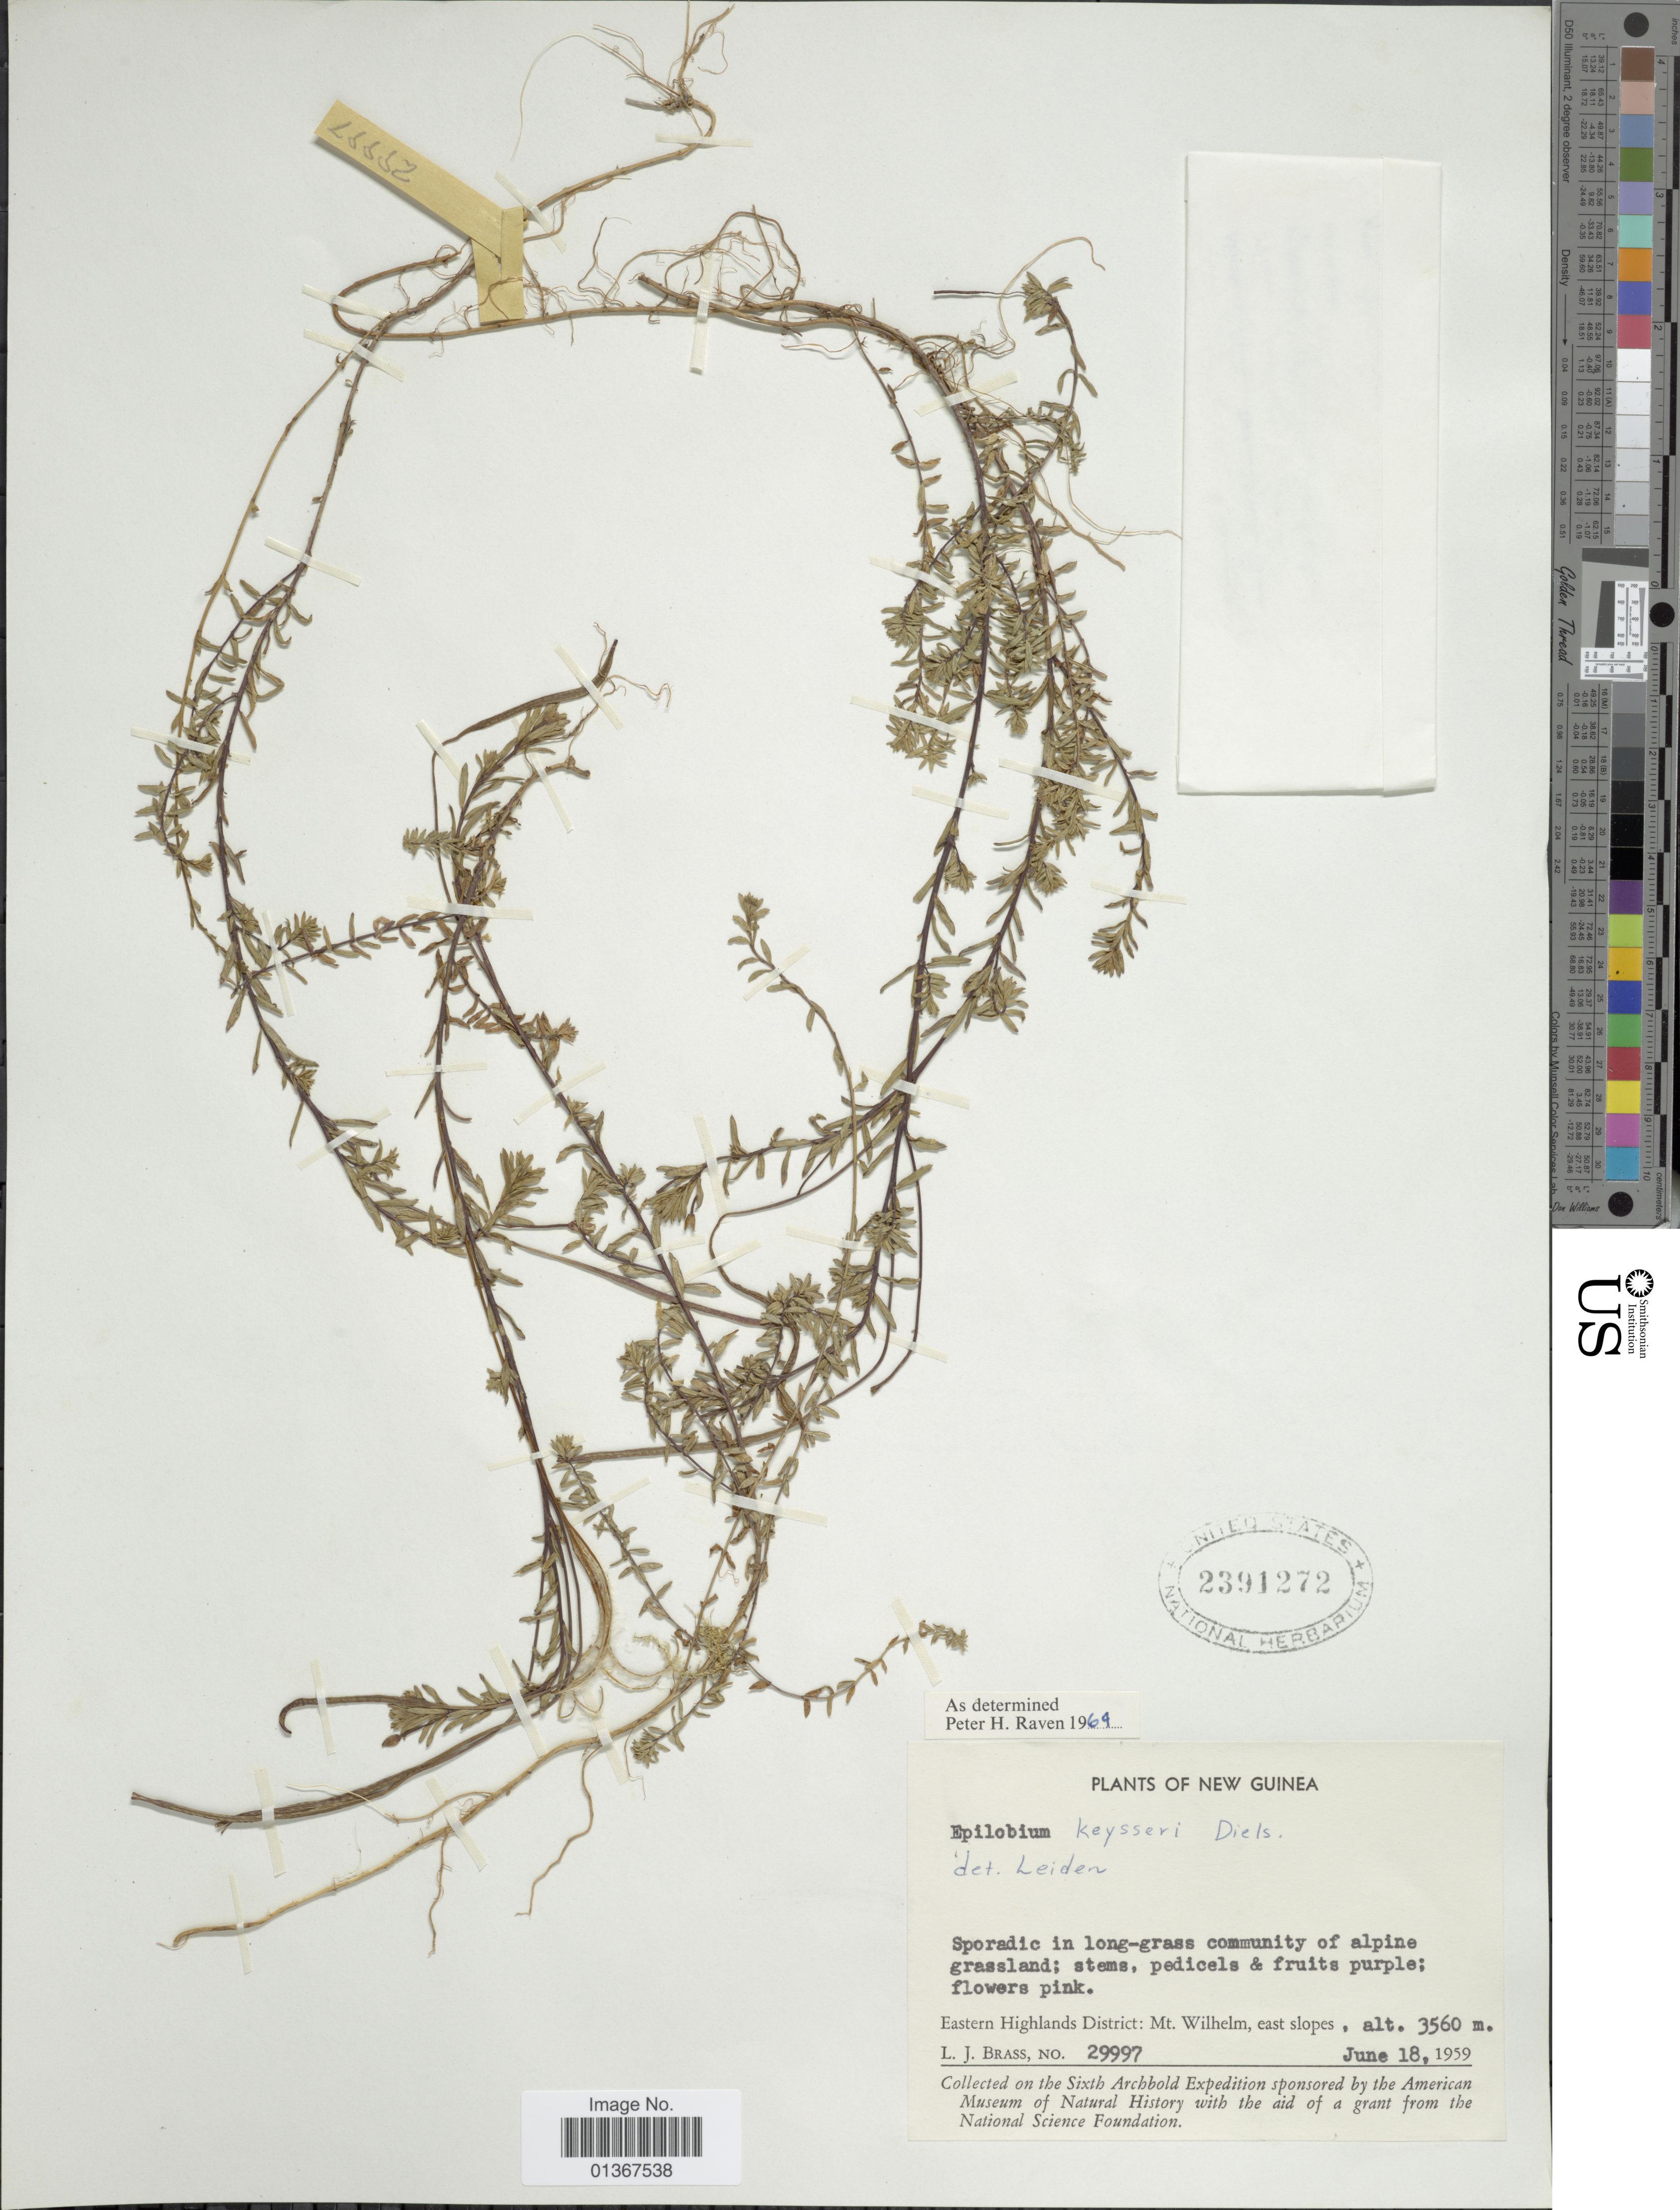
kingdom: Plantae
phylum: Tracheophyta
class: Magnoliopsida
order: Myrtales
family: Onagraceae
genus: Epilobium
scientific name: Epilobium keysseri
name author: Diels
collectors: L. J. Brass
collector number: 29997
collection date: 1959-06-18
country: Papua New Guinea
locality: Eastern Highlands District: Mt. Wilhelm, east slopes.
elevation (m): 3560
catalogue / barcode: US 2391272